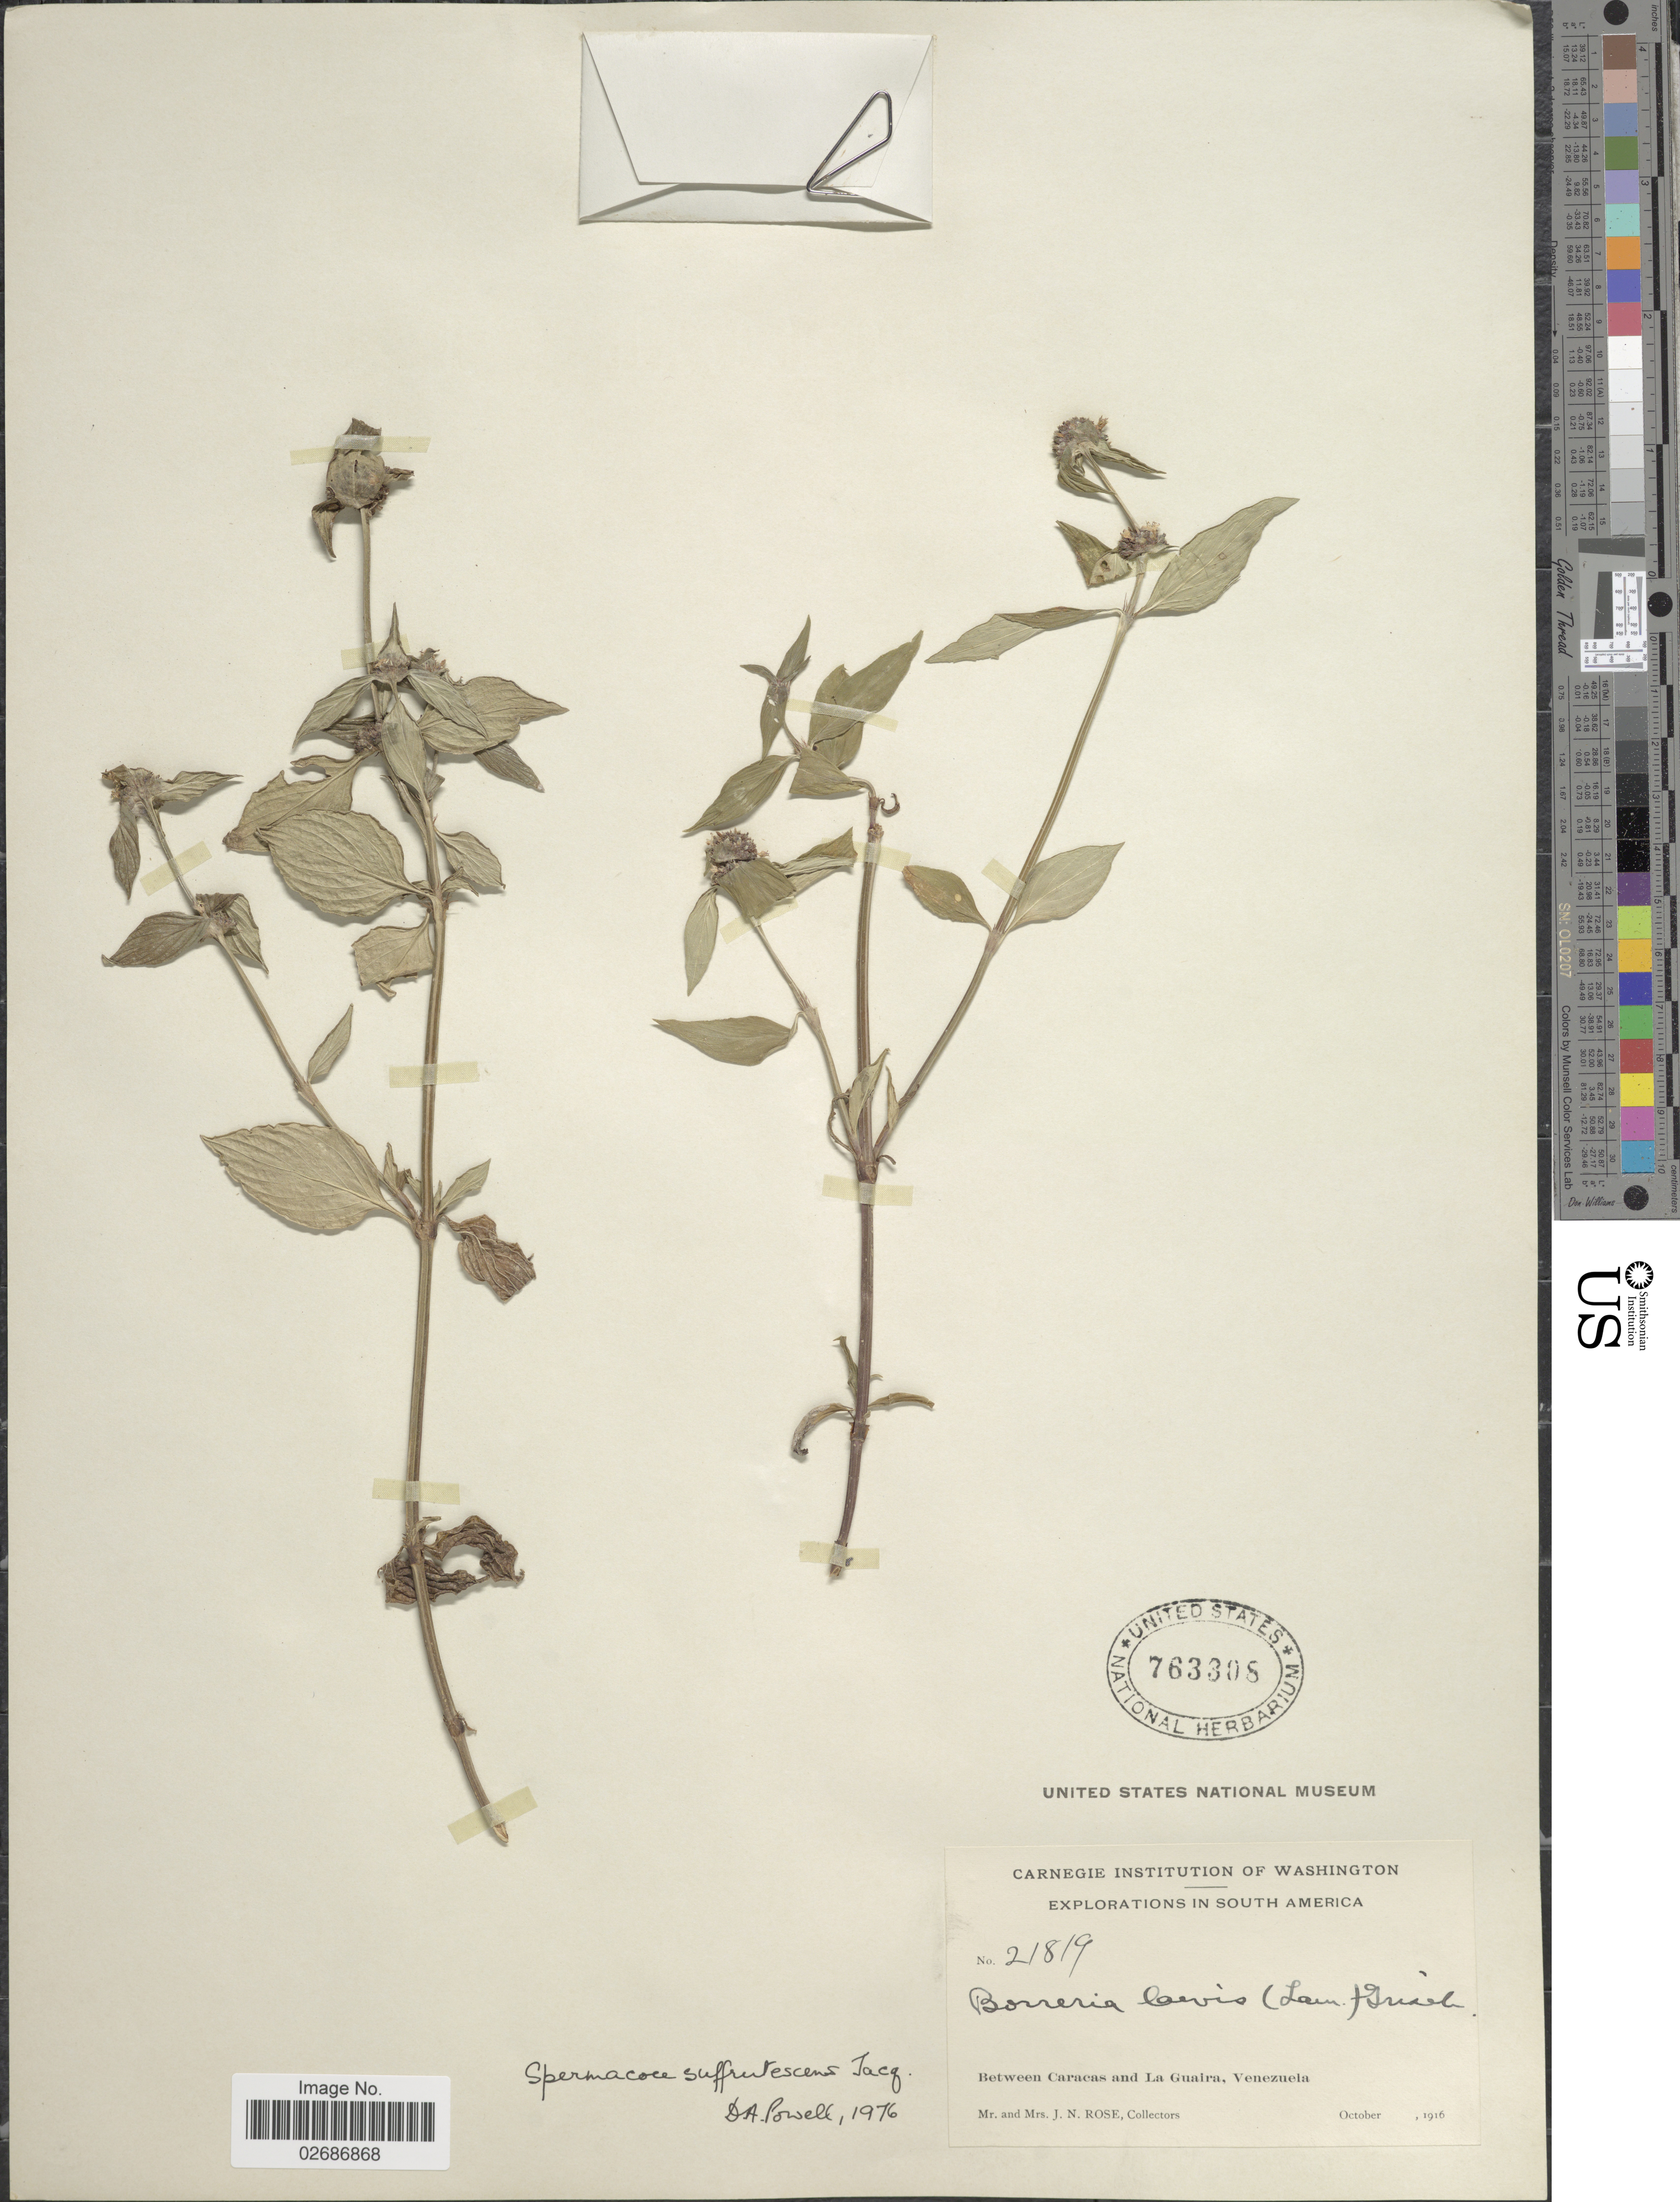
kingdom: Plantae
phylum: Tracheophyta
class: Magnoliopsida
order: Gentianales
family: Rubiaceae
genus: Borreria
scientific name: Borreria remota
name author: (Lam.) Bacigalupo & E.L. Cabral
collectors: J. N. Rose & L. B. Rose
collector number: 21819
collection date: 1916-10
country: Paraguay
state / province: Guaira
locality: Between Caracas and La Guaira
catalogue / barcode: US 763308